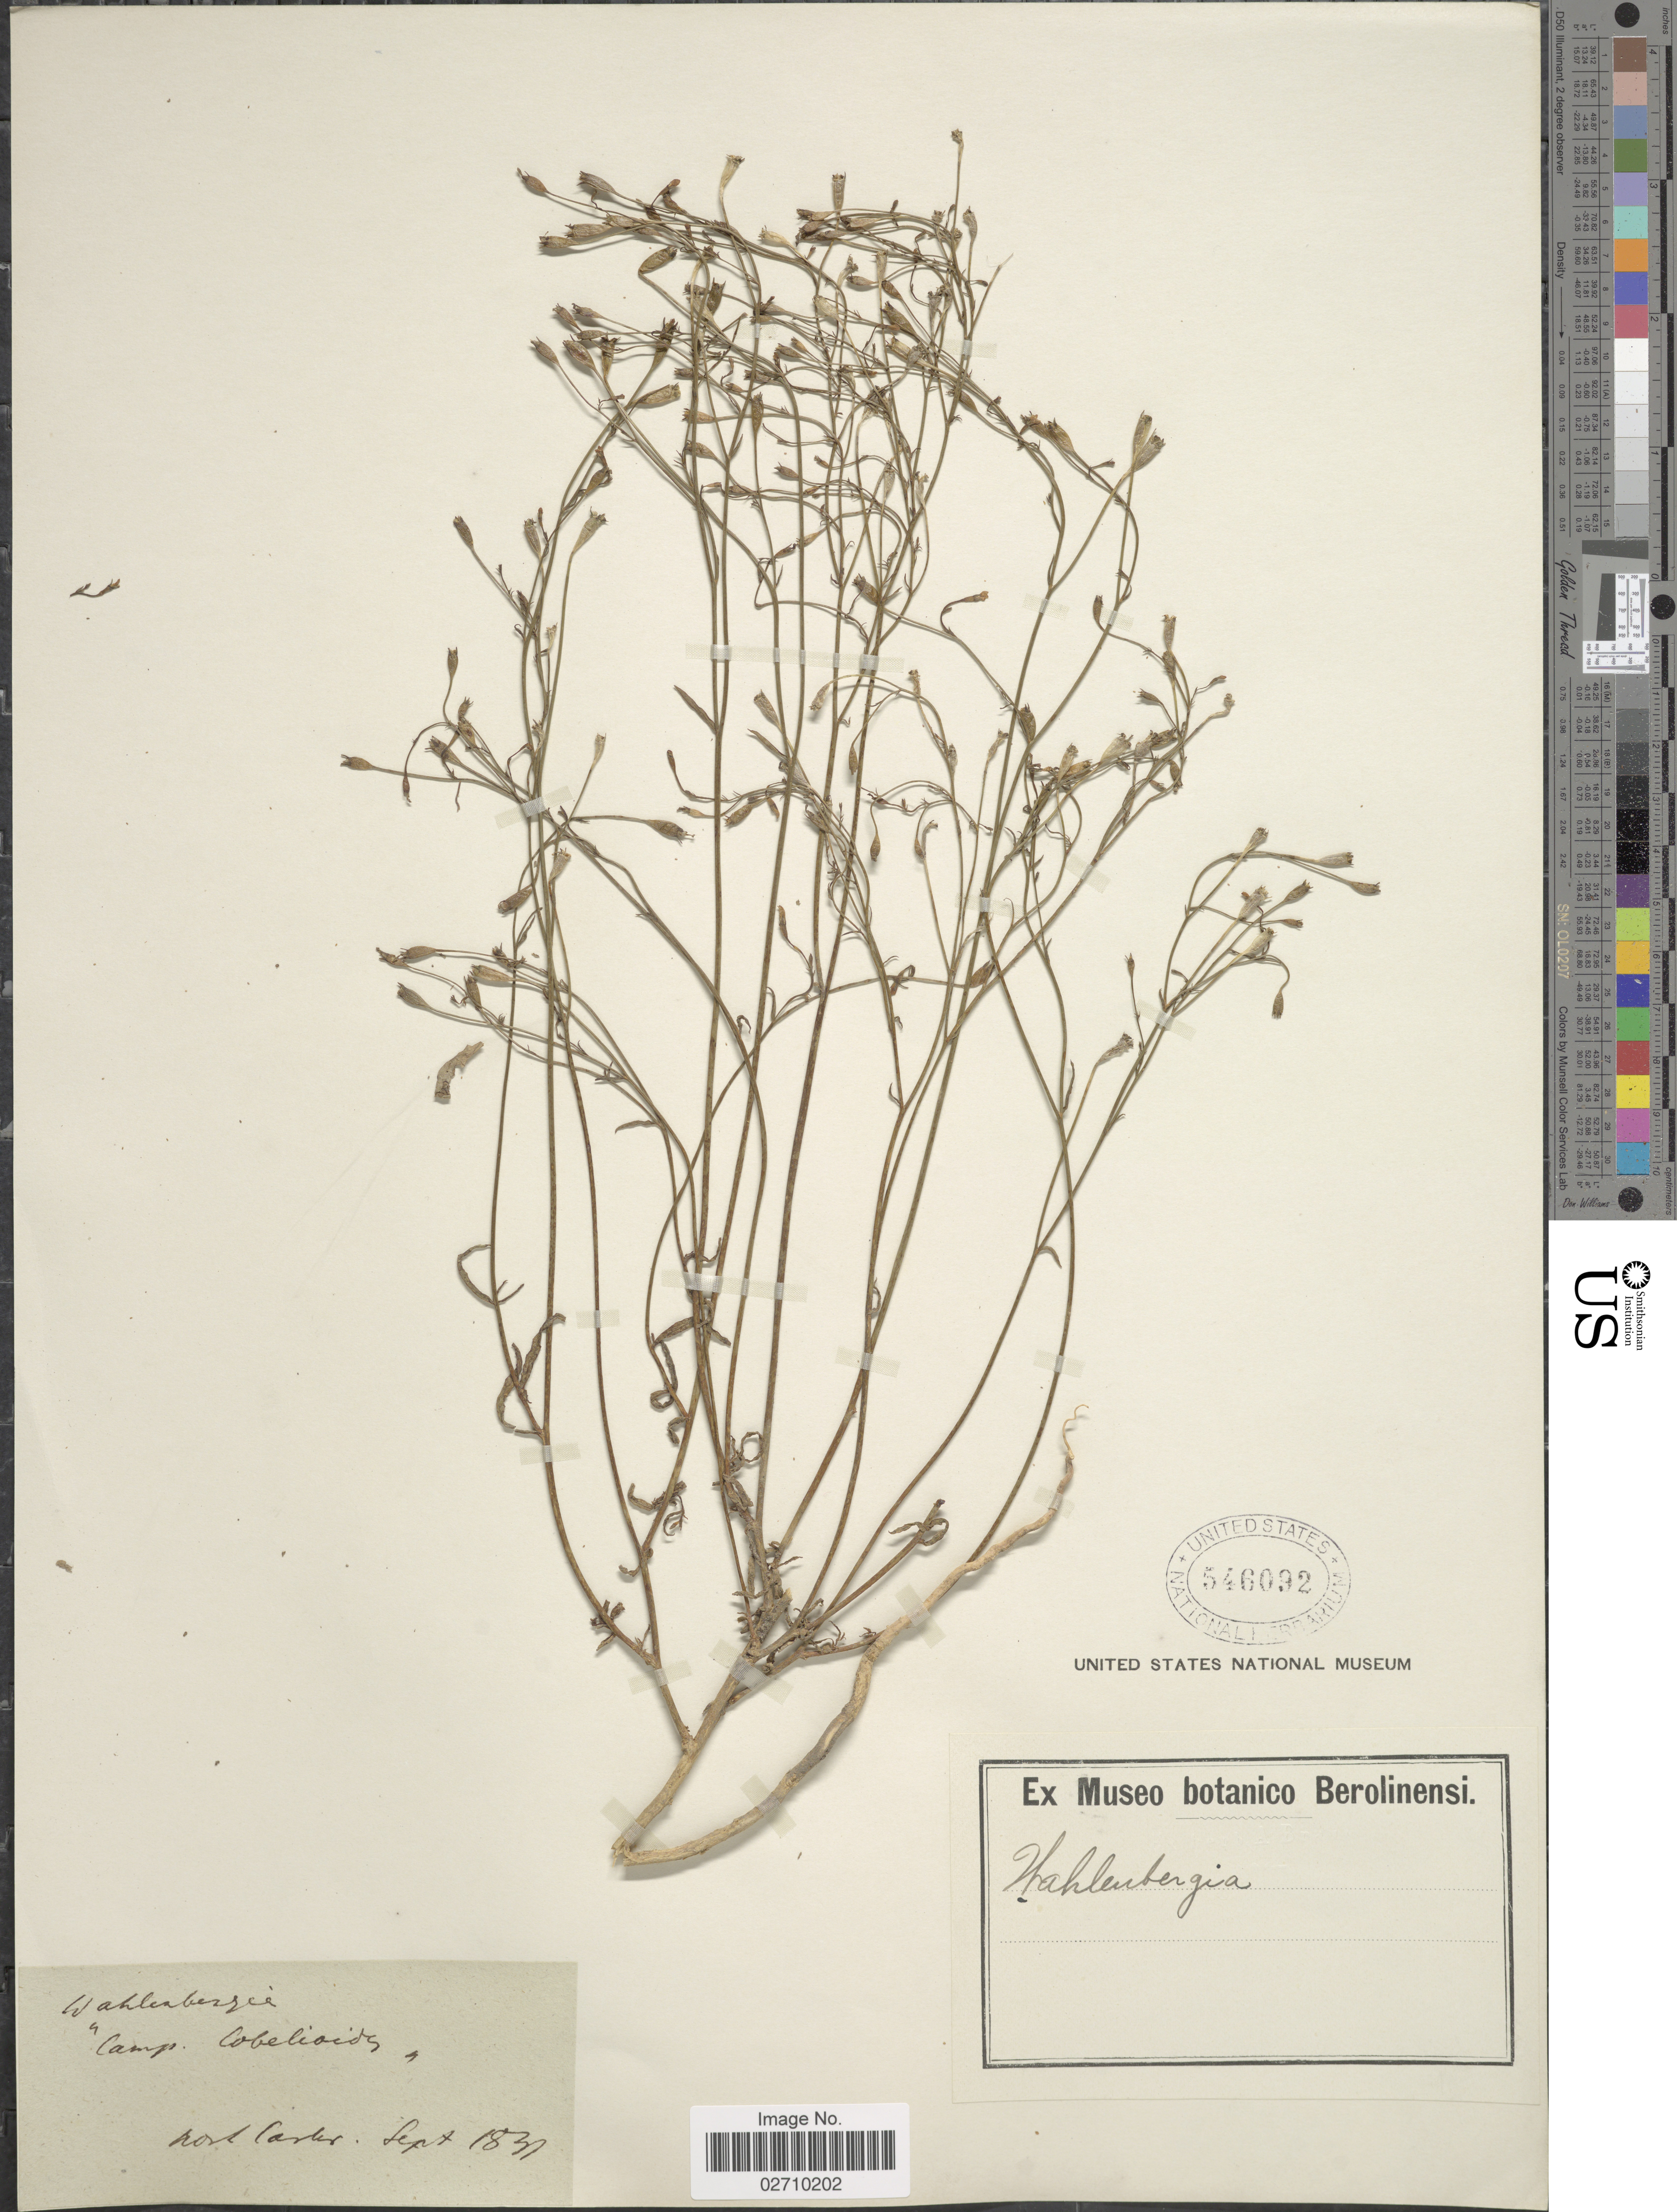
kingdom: Plantae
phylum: Tracheophyta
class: Magnoliopsida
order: Asterales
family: Campanulaceae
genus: Wahlenbergia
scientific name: Wahlenbergia lobelioides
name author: (L. f.) Link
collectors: ex herb. Carter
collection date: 1831-09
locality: Camp. Cobelioide. [interpreted]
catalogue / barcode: US 546092